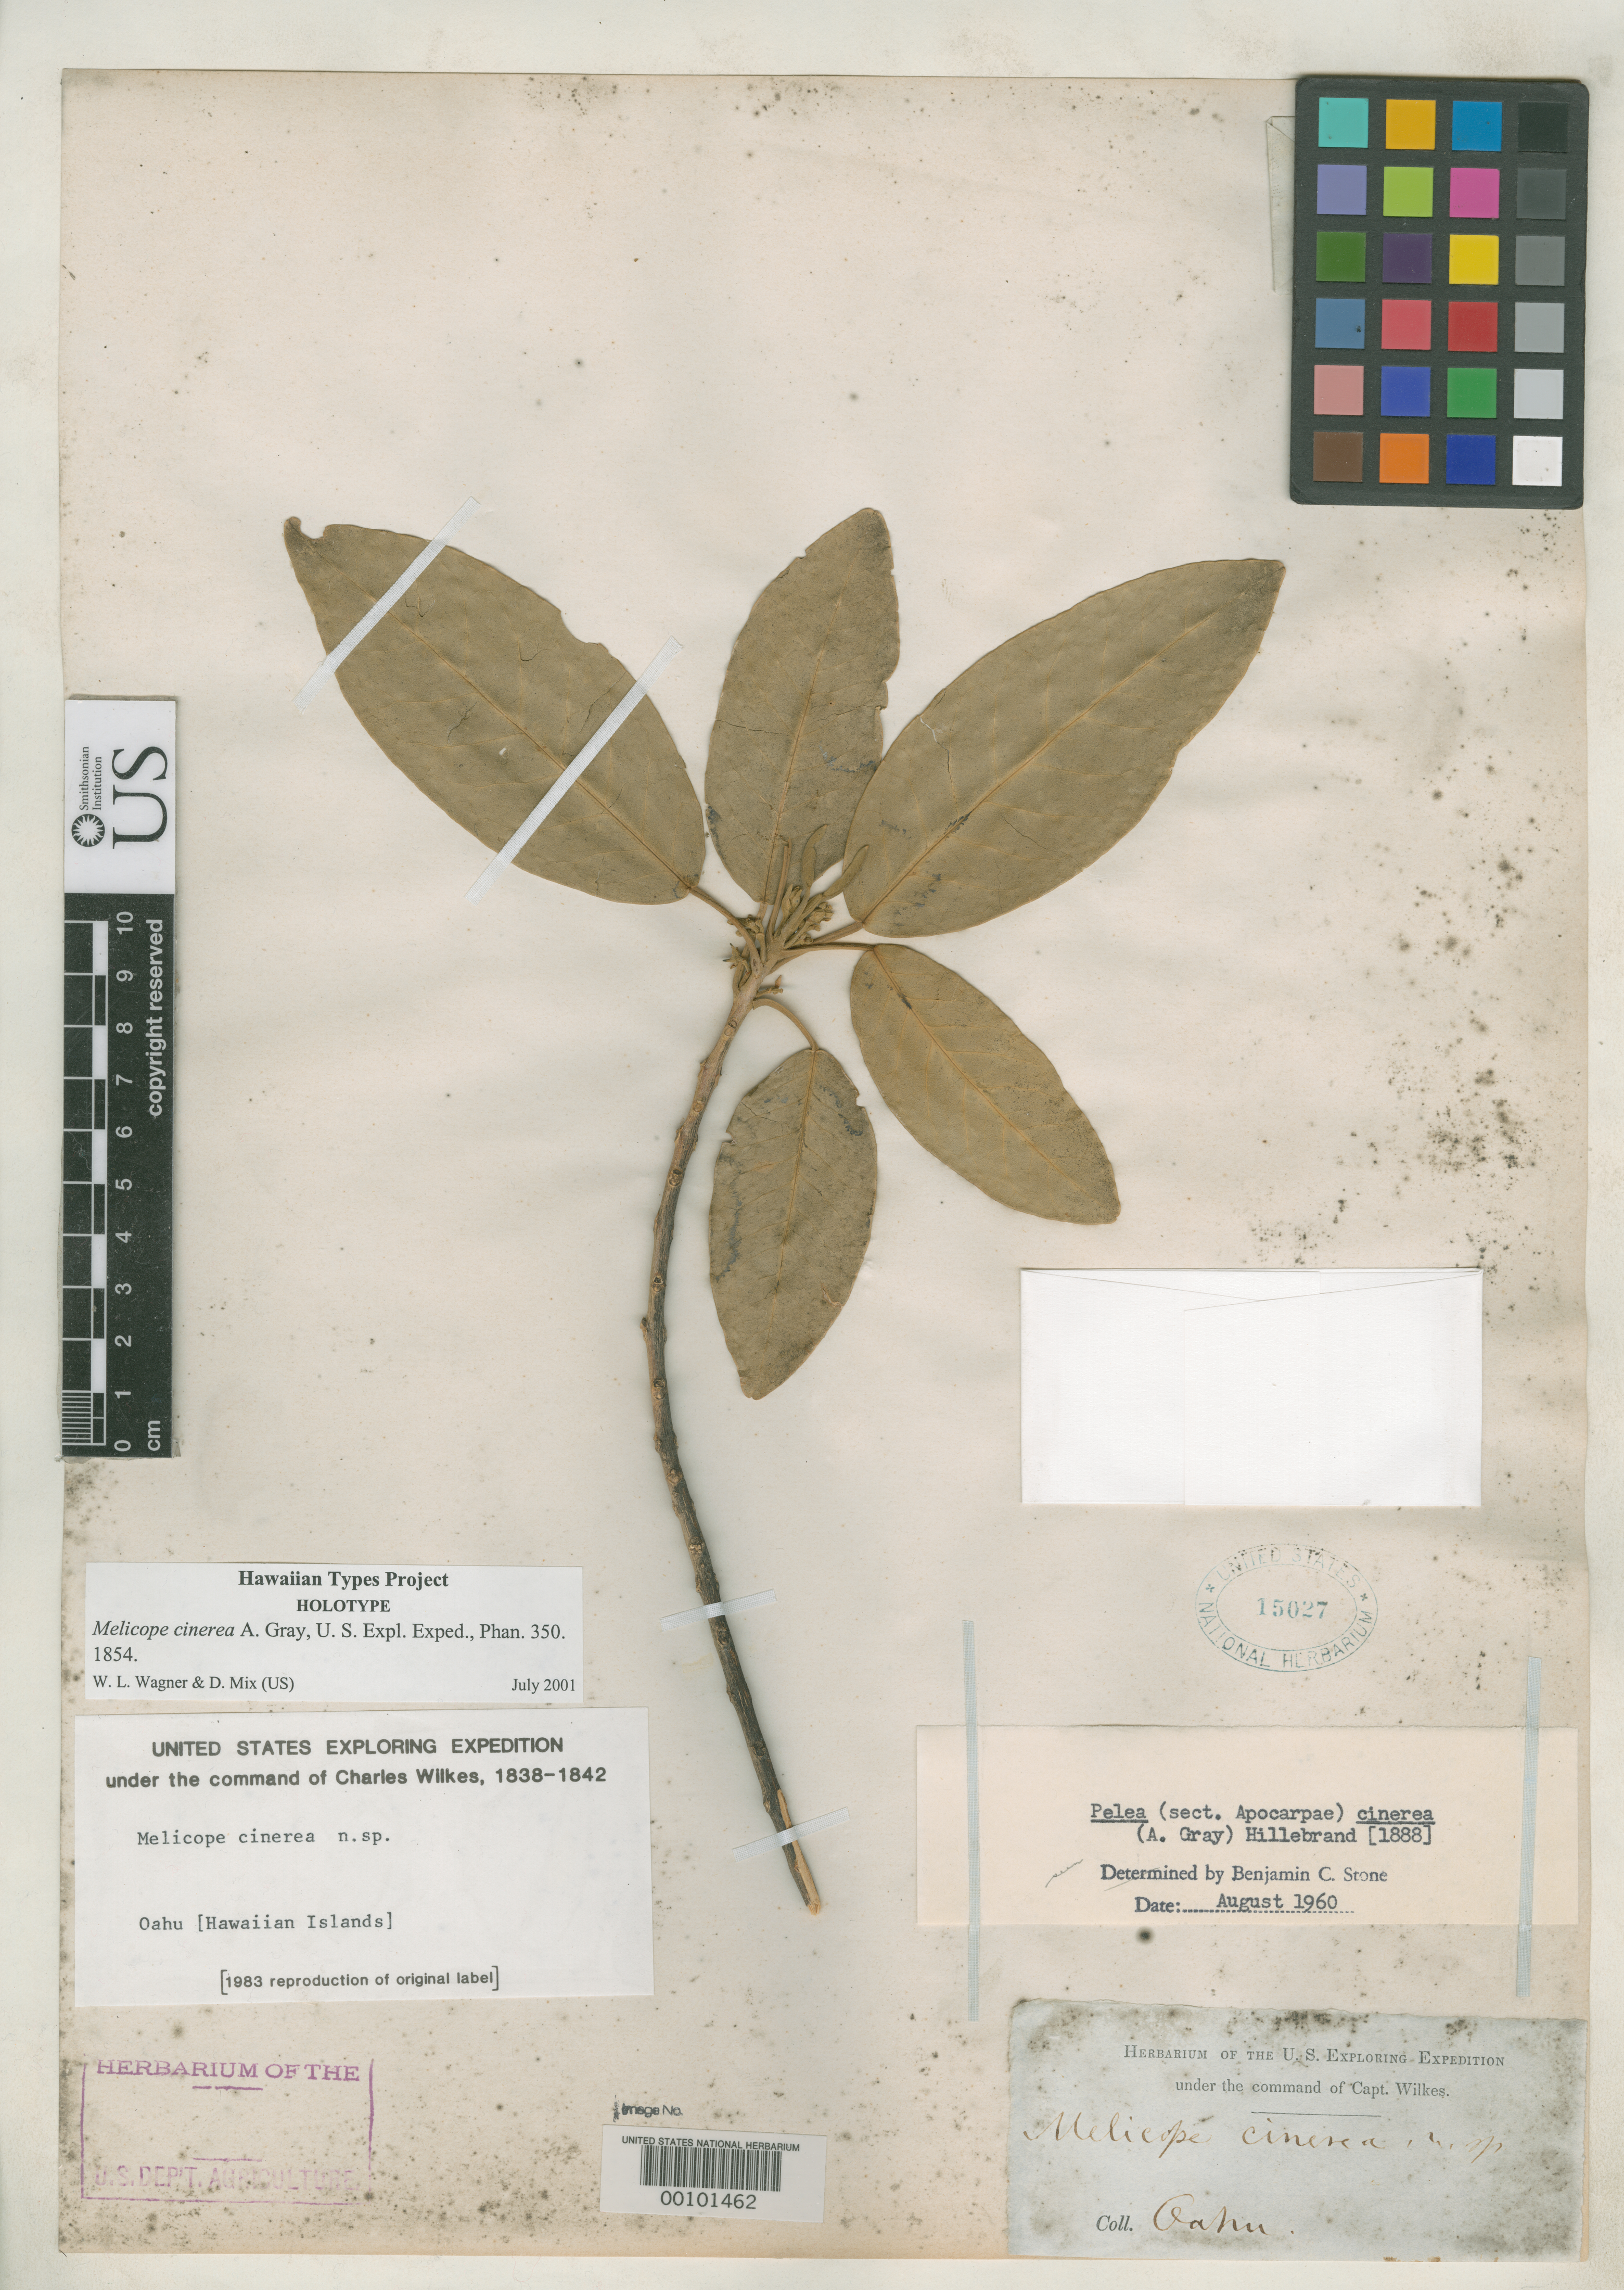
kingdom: Plantae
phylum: Tracheophyta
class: Magnoliopsida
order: Sapindales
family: Rutaceae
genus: Melicope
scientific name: Melicope cinerea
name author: A. Gray in Wilkes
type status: Holotype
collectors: Wilkes Explor. Exped.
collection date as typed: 1838 to -- --- 1842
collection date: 1838/1842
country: United States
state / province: Hawaii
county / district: Honolulu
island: Oahu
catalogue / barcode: US 15027